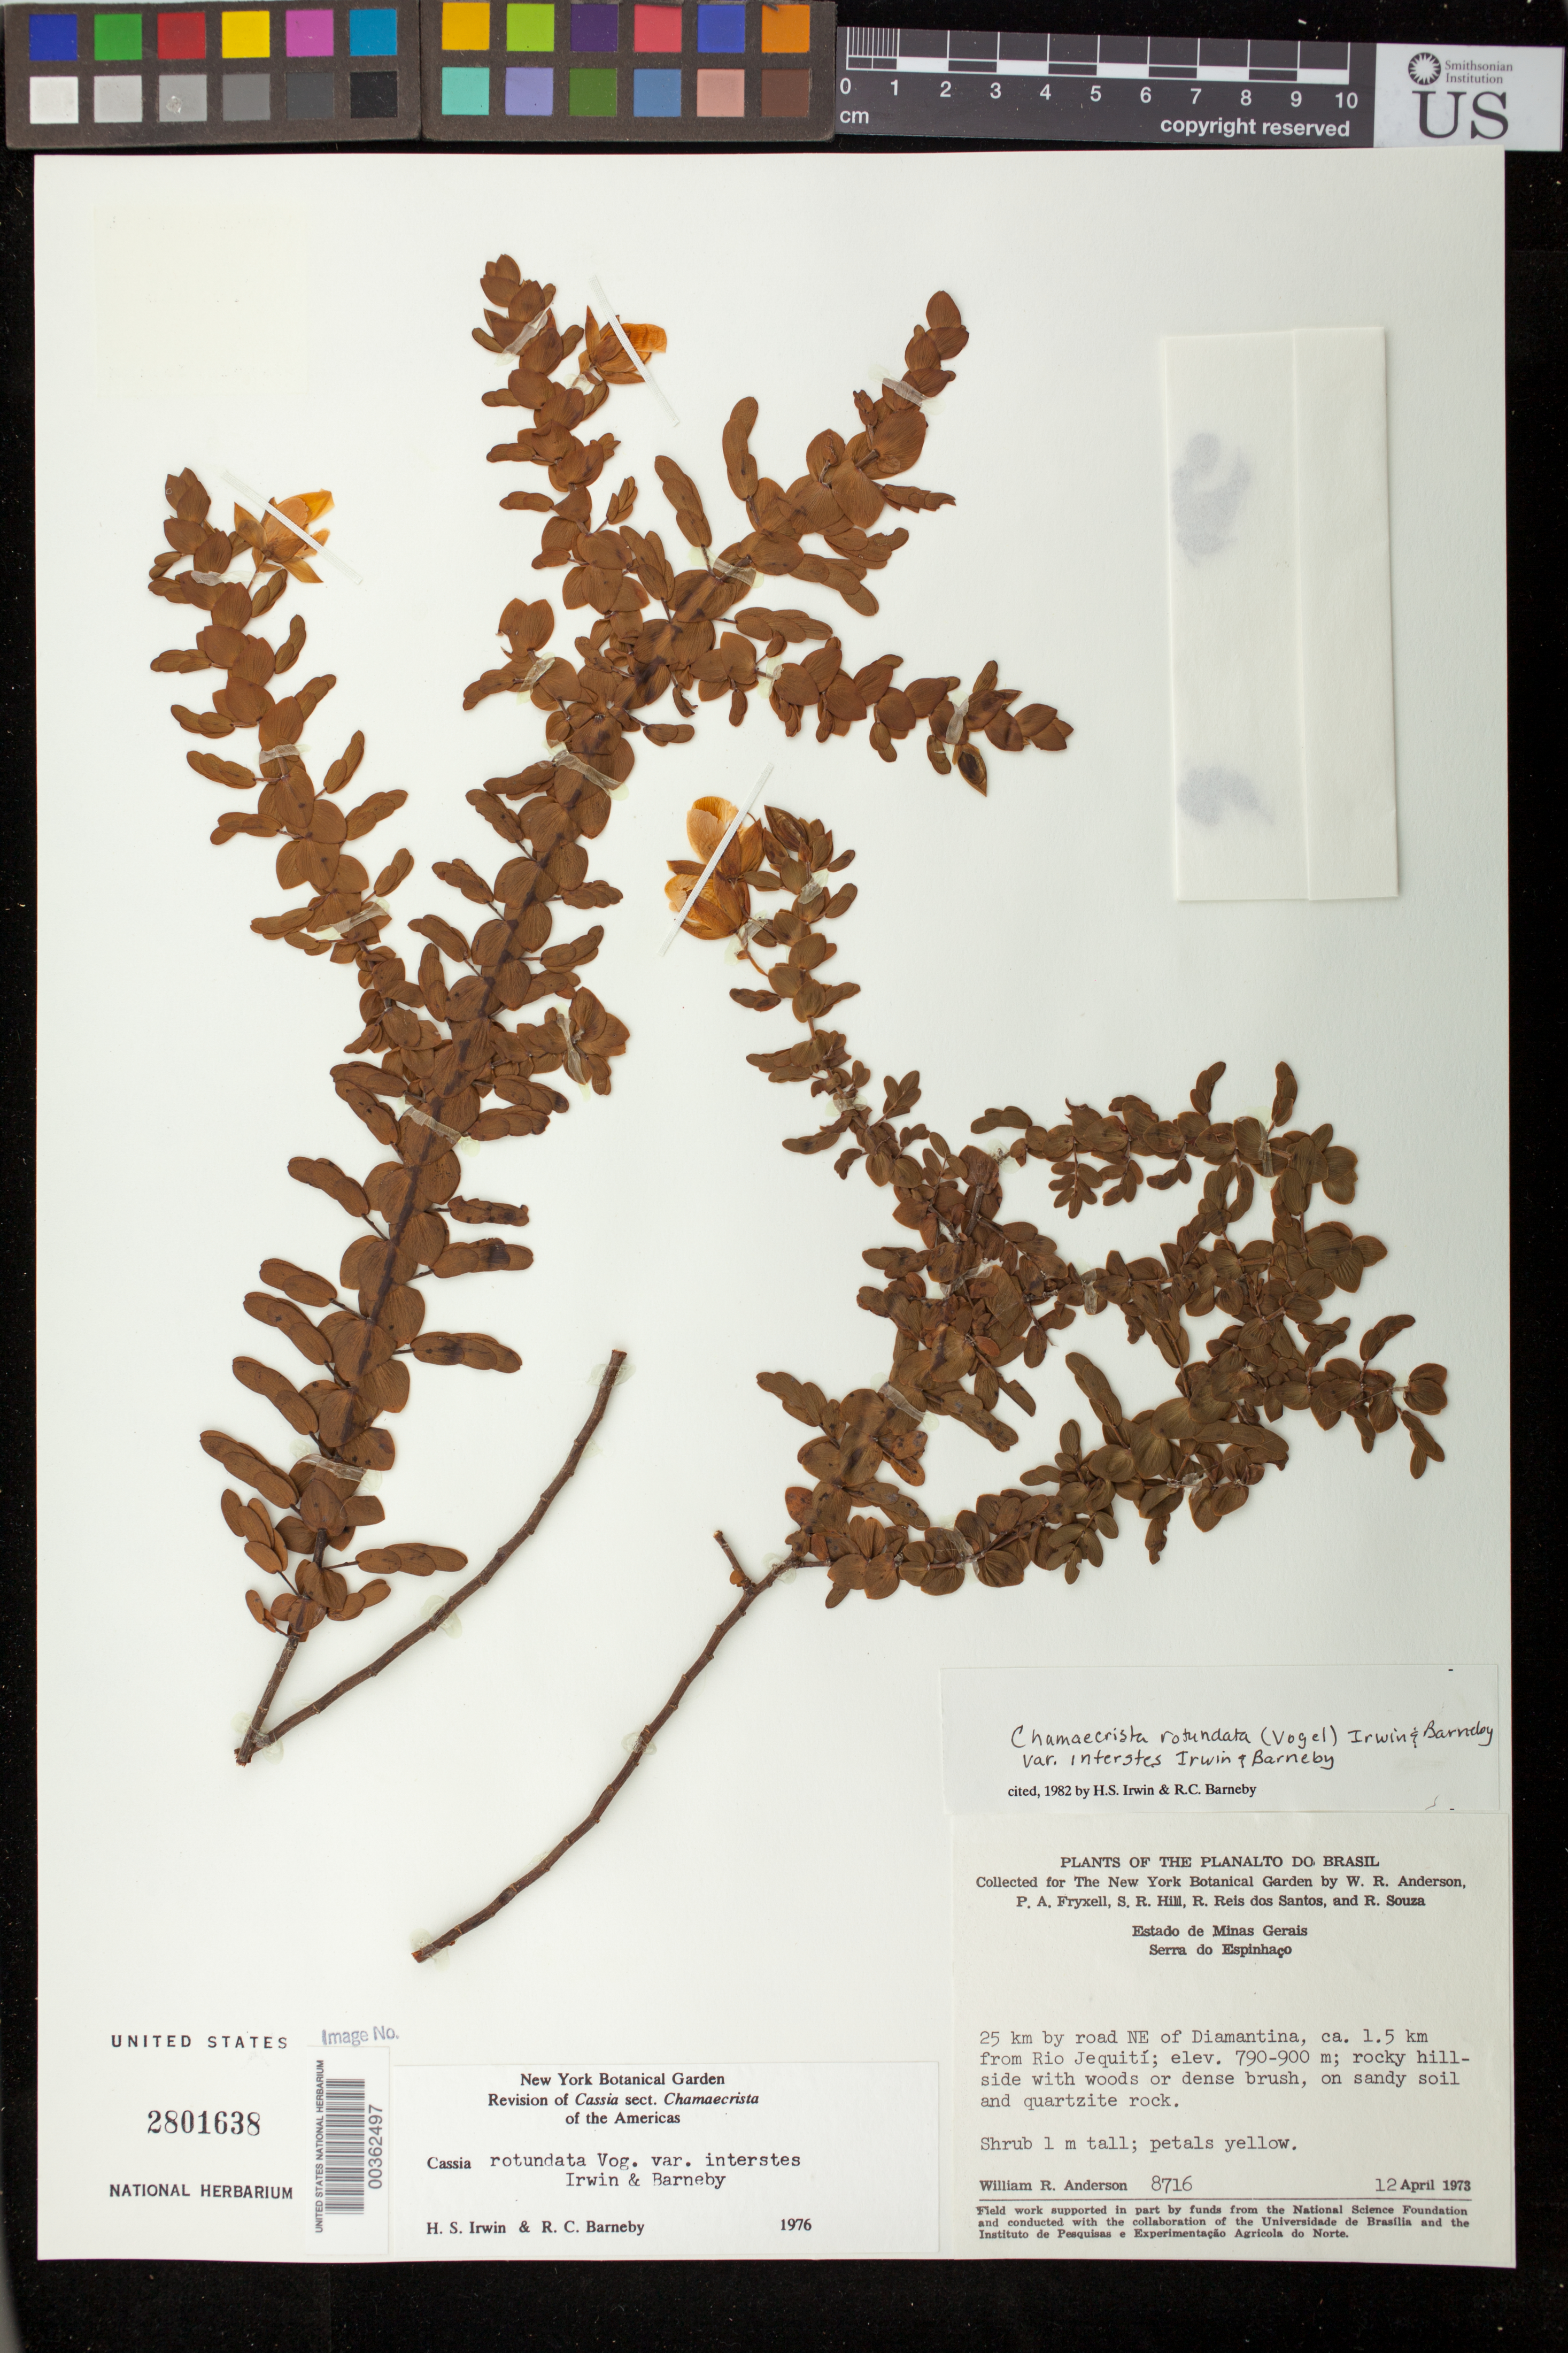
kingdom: Plantae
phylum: Tracheophyta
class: Magnoliopsida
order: Fabales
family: Fabaceae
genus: Chamaecrista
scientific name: Chamaecrista rotundata var. interstes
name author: H.S. Irwin & Barneby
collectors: W. R. Anderson, P. A. Fryxell, S. R. Hill & R. G. P. Santos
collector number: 8716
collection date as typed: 12 Apr 1973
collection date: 1973-04-12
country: Brazil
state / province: Minas Gerais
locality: Serra do Espinhaco; 25 km by road NE of Diamantina, ca 1.5 km from Rio Jequiti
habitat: Rocky hillside with woods or dense brush, on sandy soil and quartzite rock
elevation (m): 790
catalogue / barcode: US 2801638